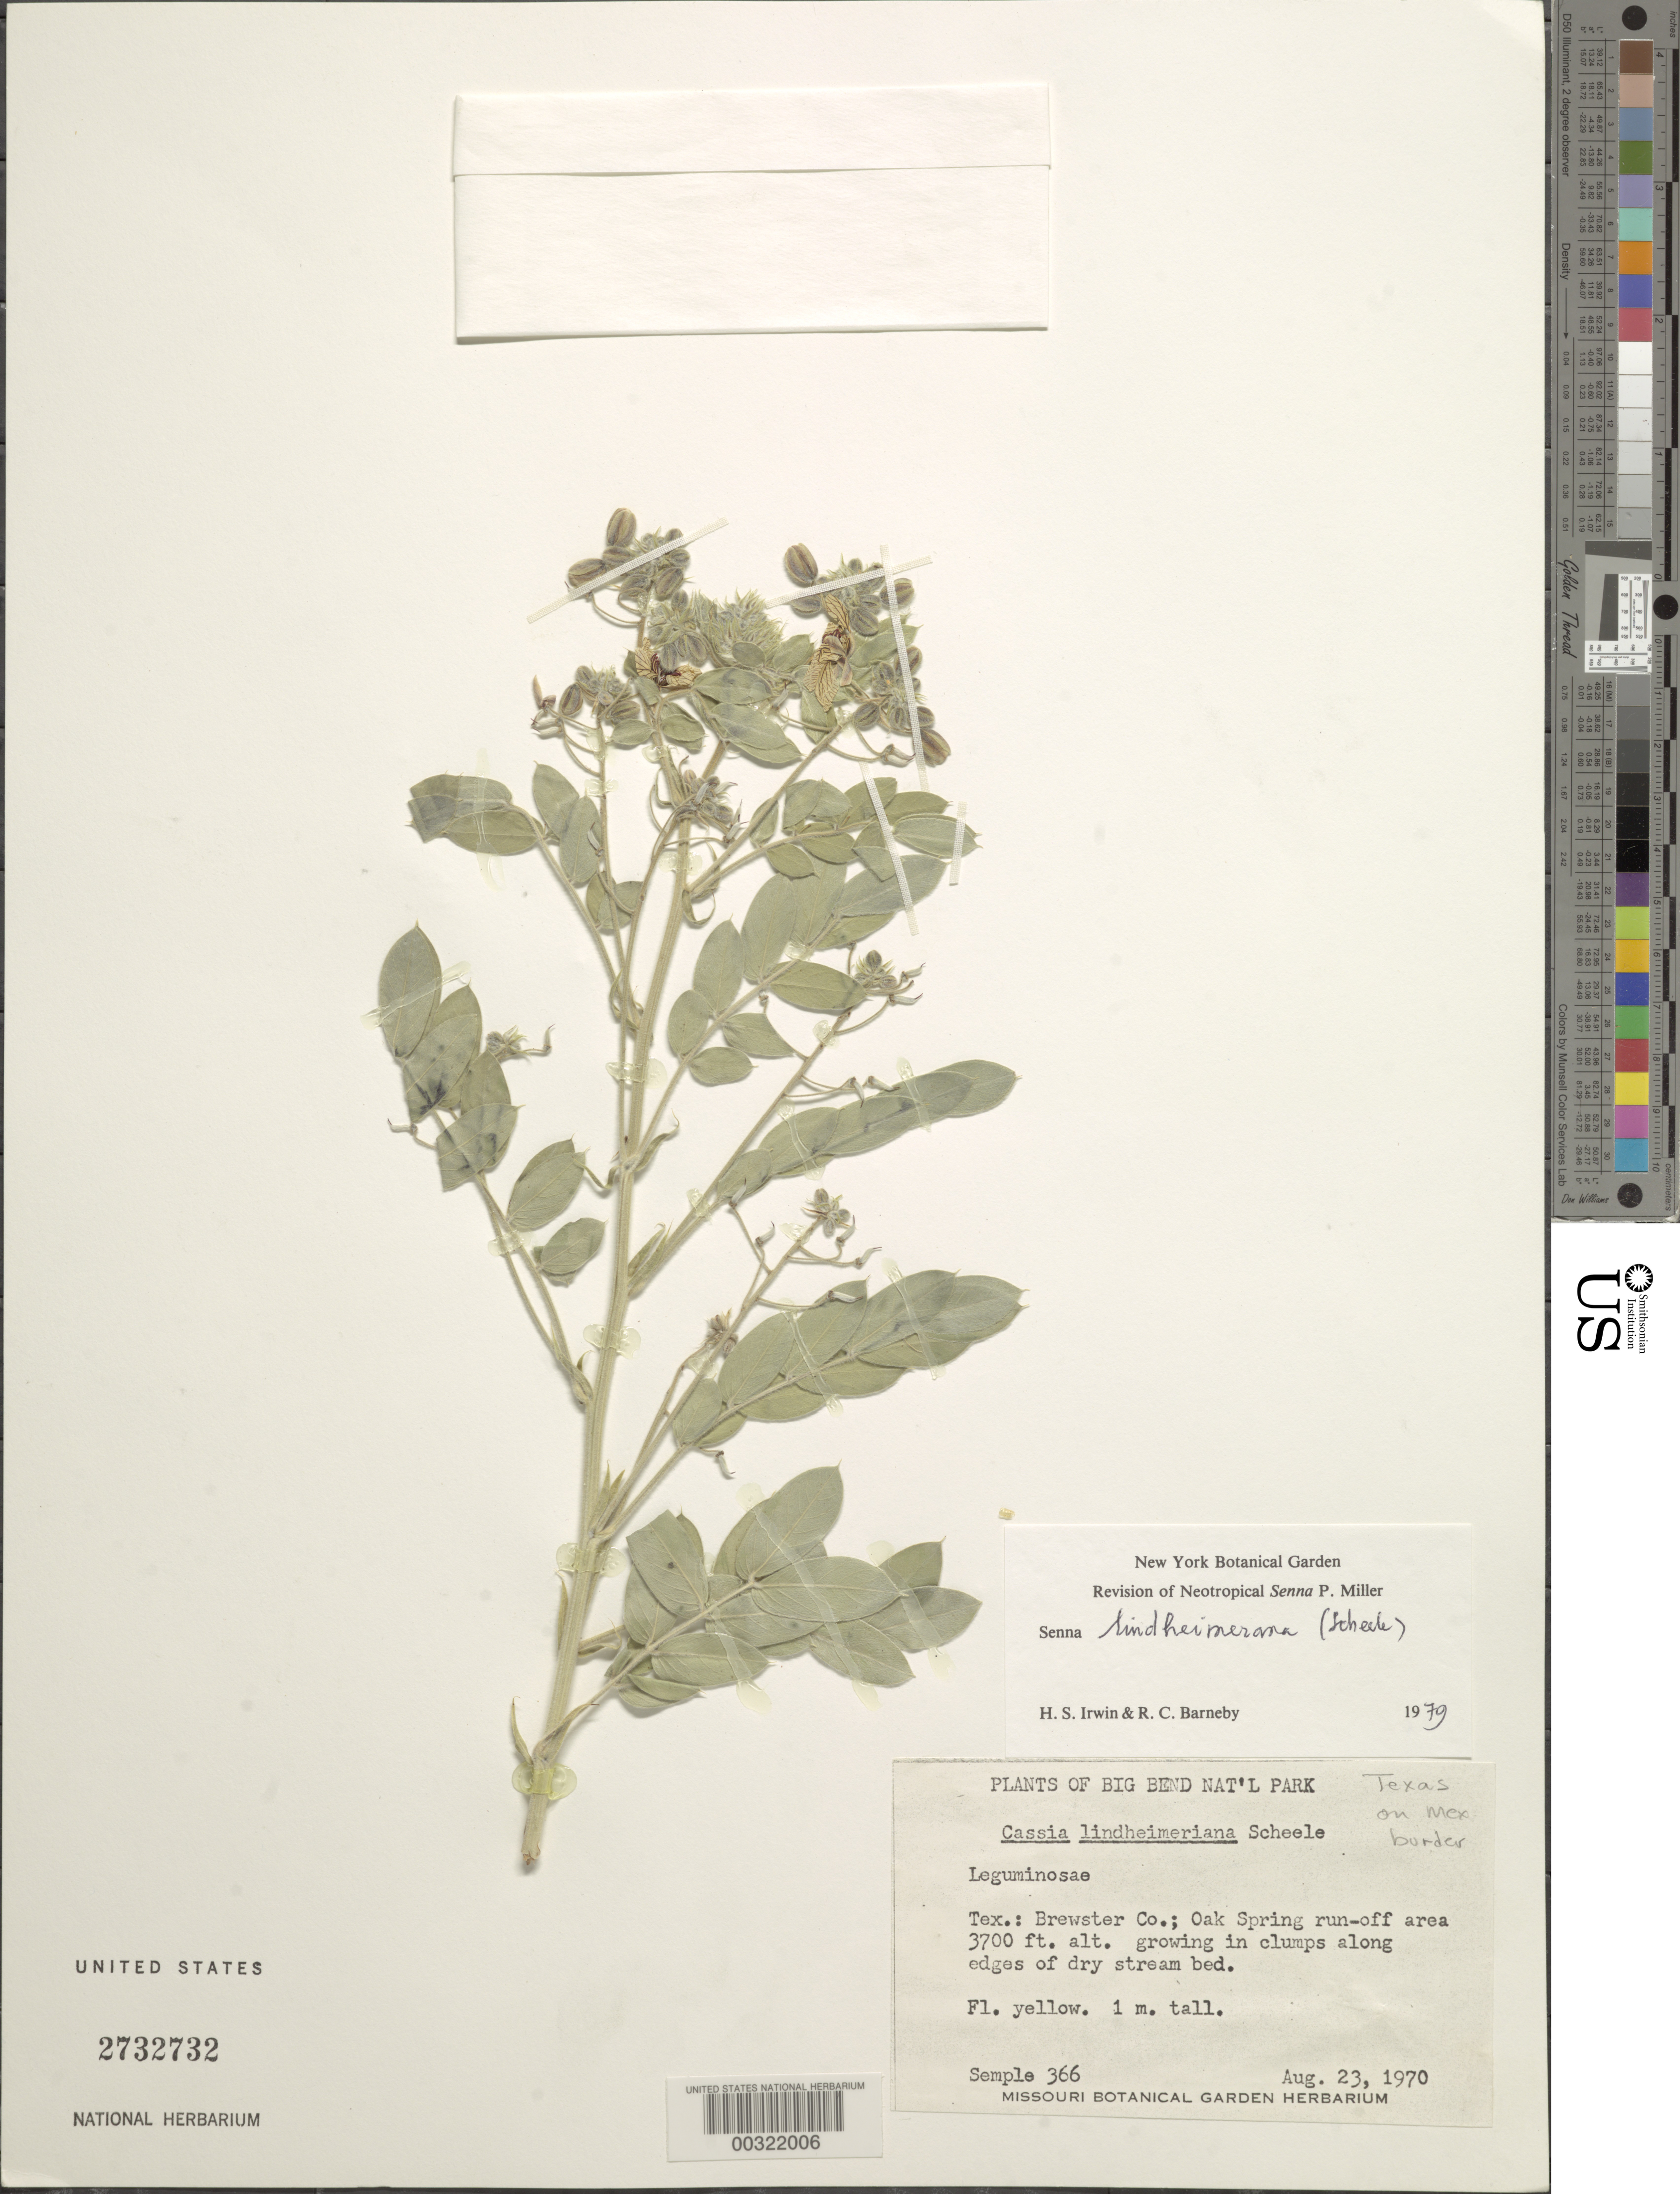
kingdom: Plantae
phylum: Tracheophyta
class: Magnoliopsida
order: Fabales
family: Fabaceae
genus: Senna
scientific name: Senna lindheimeriana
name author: (Scheele) H.S. Irwin & Barneby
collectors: J. C. Semple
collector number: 366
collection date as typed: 23 Aug 1970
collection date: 1970-08-23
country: United States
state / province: Texas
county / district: Brewster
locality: Oak spring run off area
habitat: Edges of dry stream bed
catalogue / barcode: US 2732732